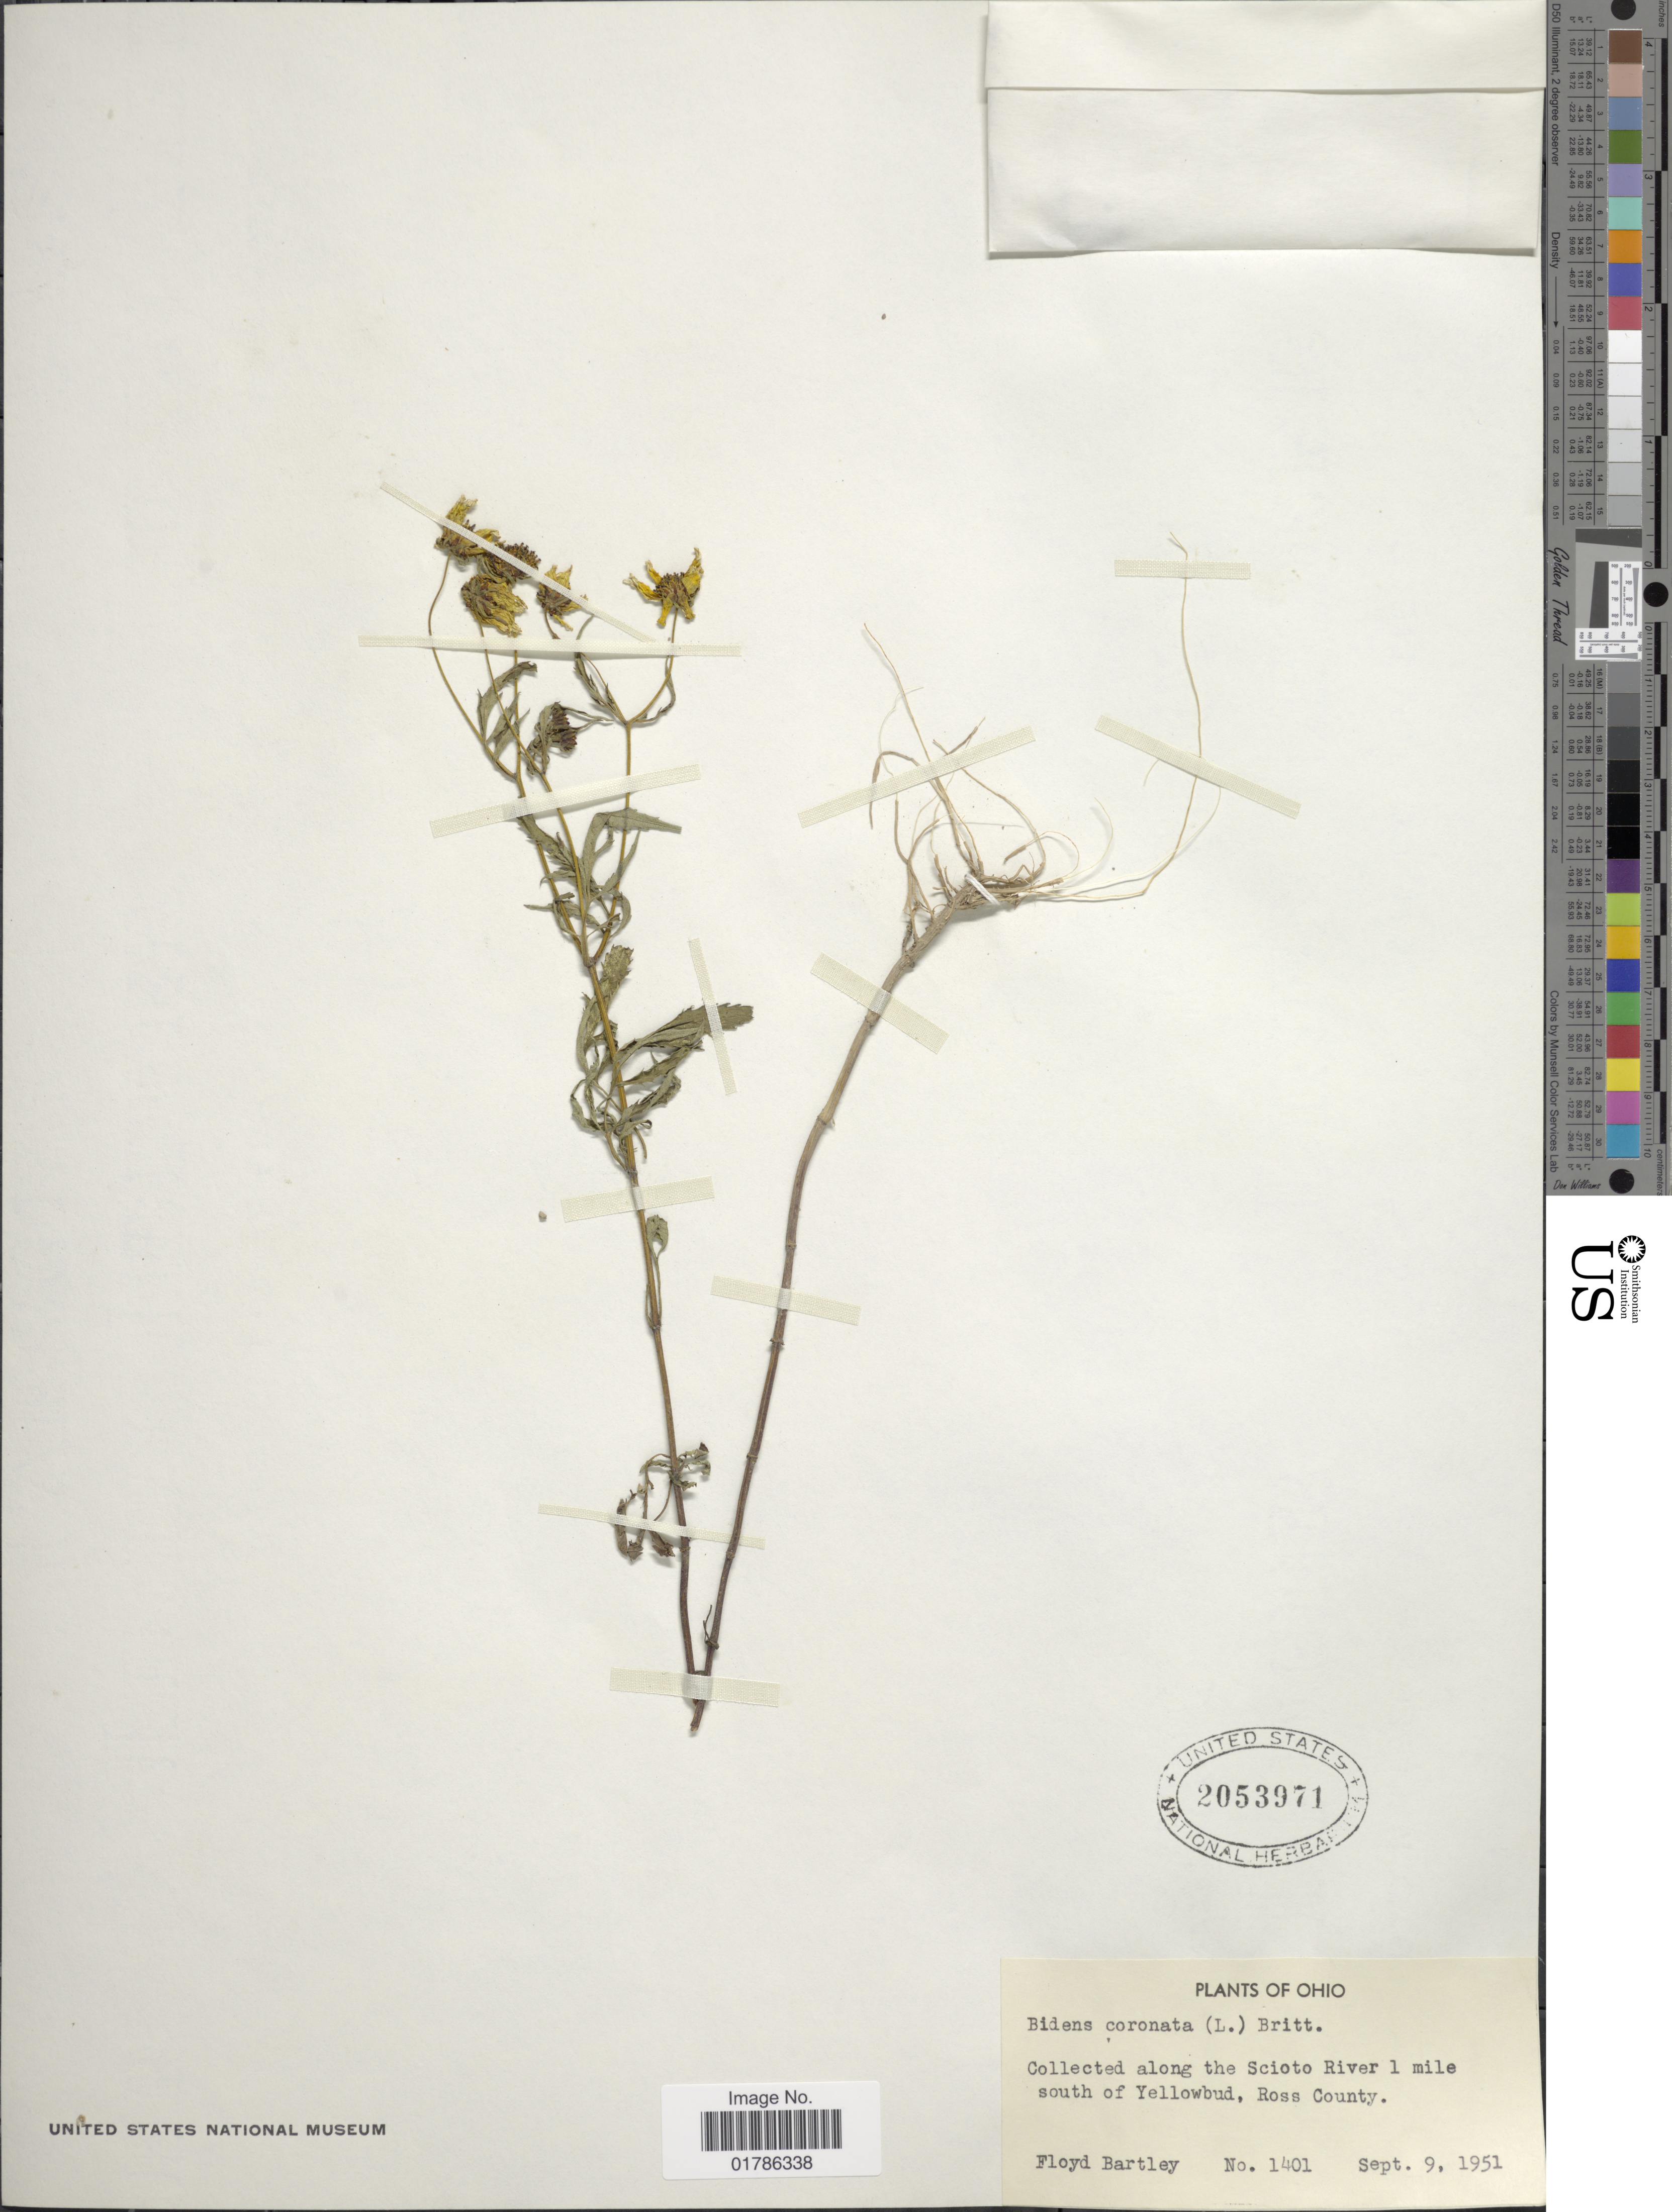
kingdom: Plantae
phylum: Tracheophyta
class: Magnoliopsida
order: Asterales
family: Asteraceae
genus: Bidens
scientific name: Bidens coronata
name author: (L.) Britton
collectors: F. Bartley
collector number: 1401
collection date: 1951-09-09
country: United States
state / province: Ohio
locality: Along the Scioto River 1 mile south of Yellowbud, Ross County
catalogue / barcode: US 2053971